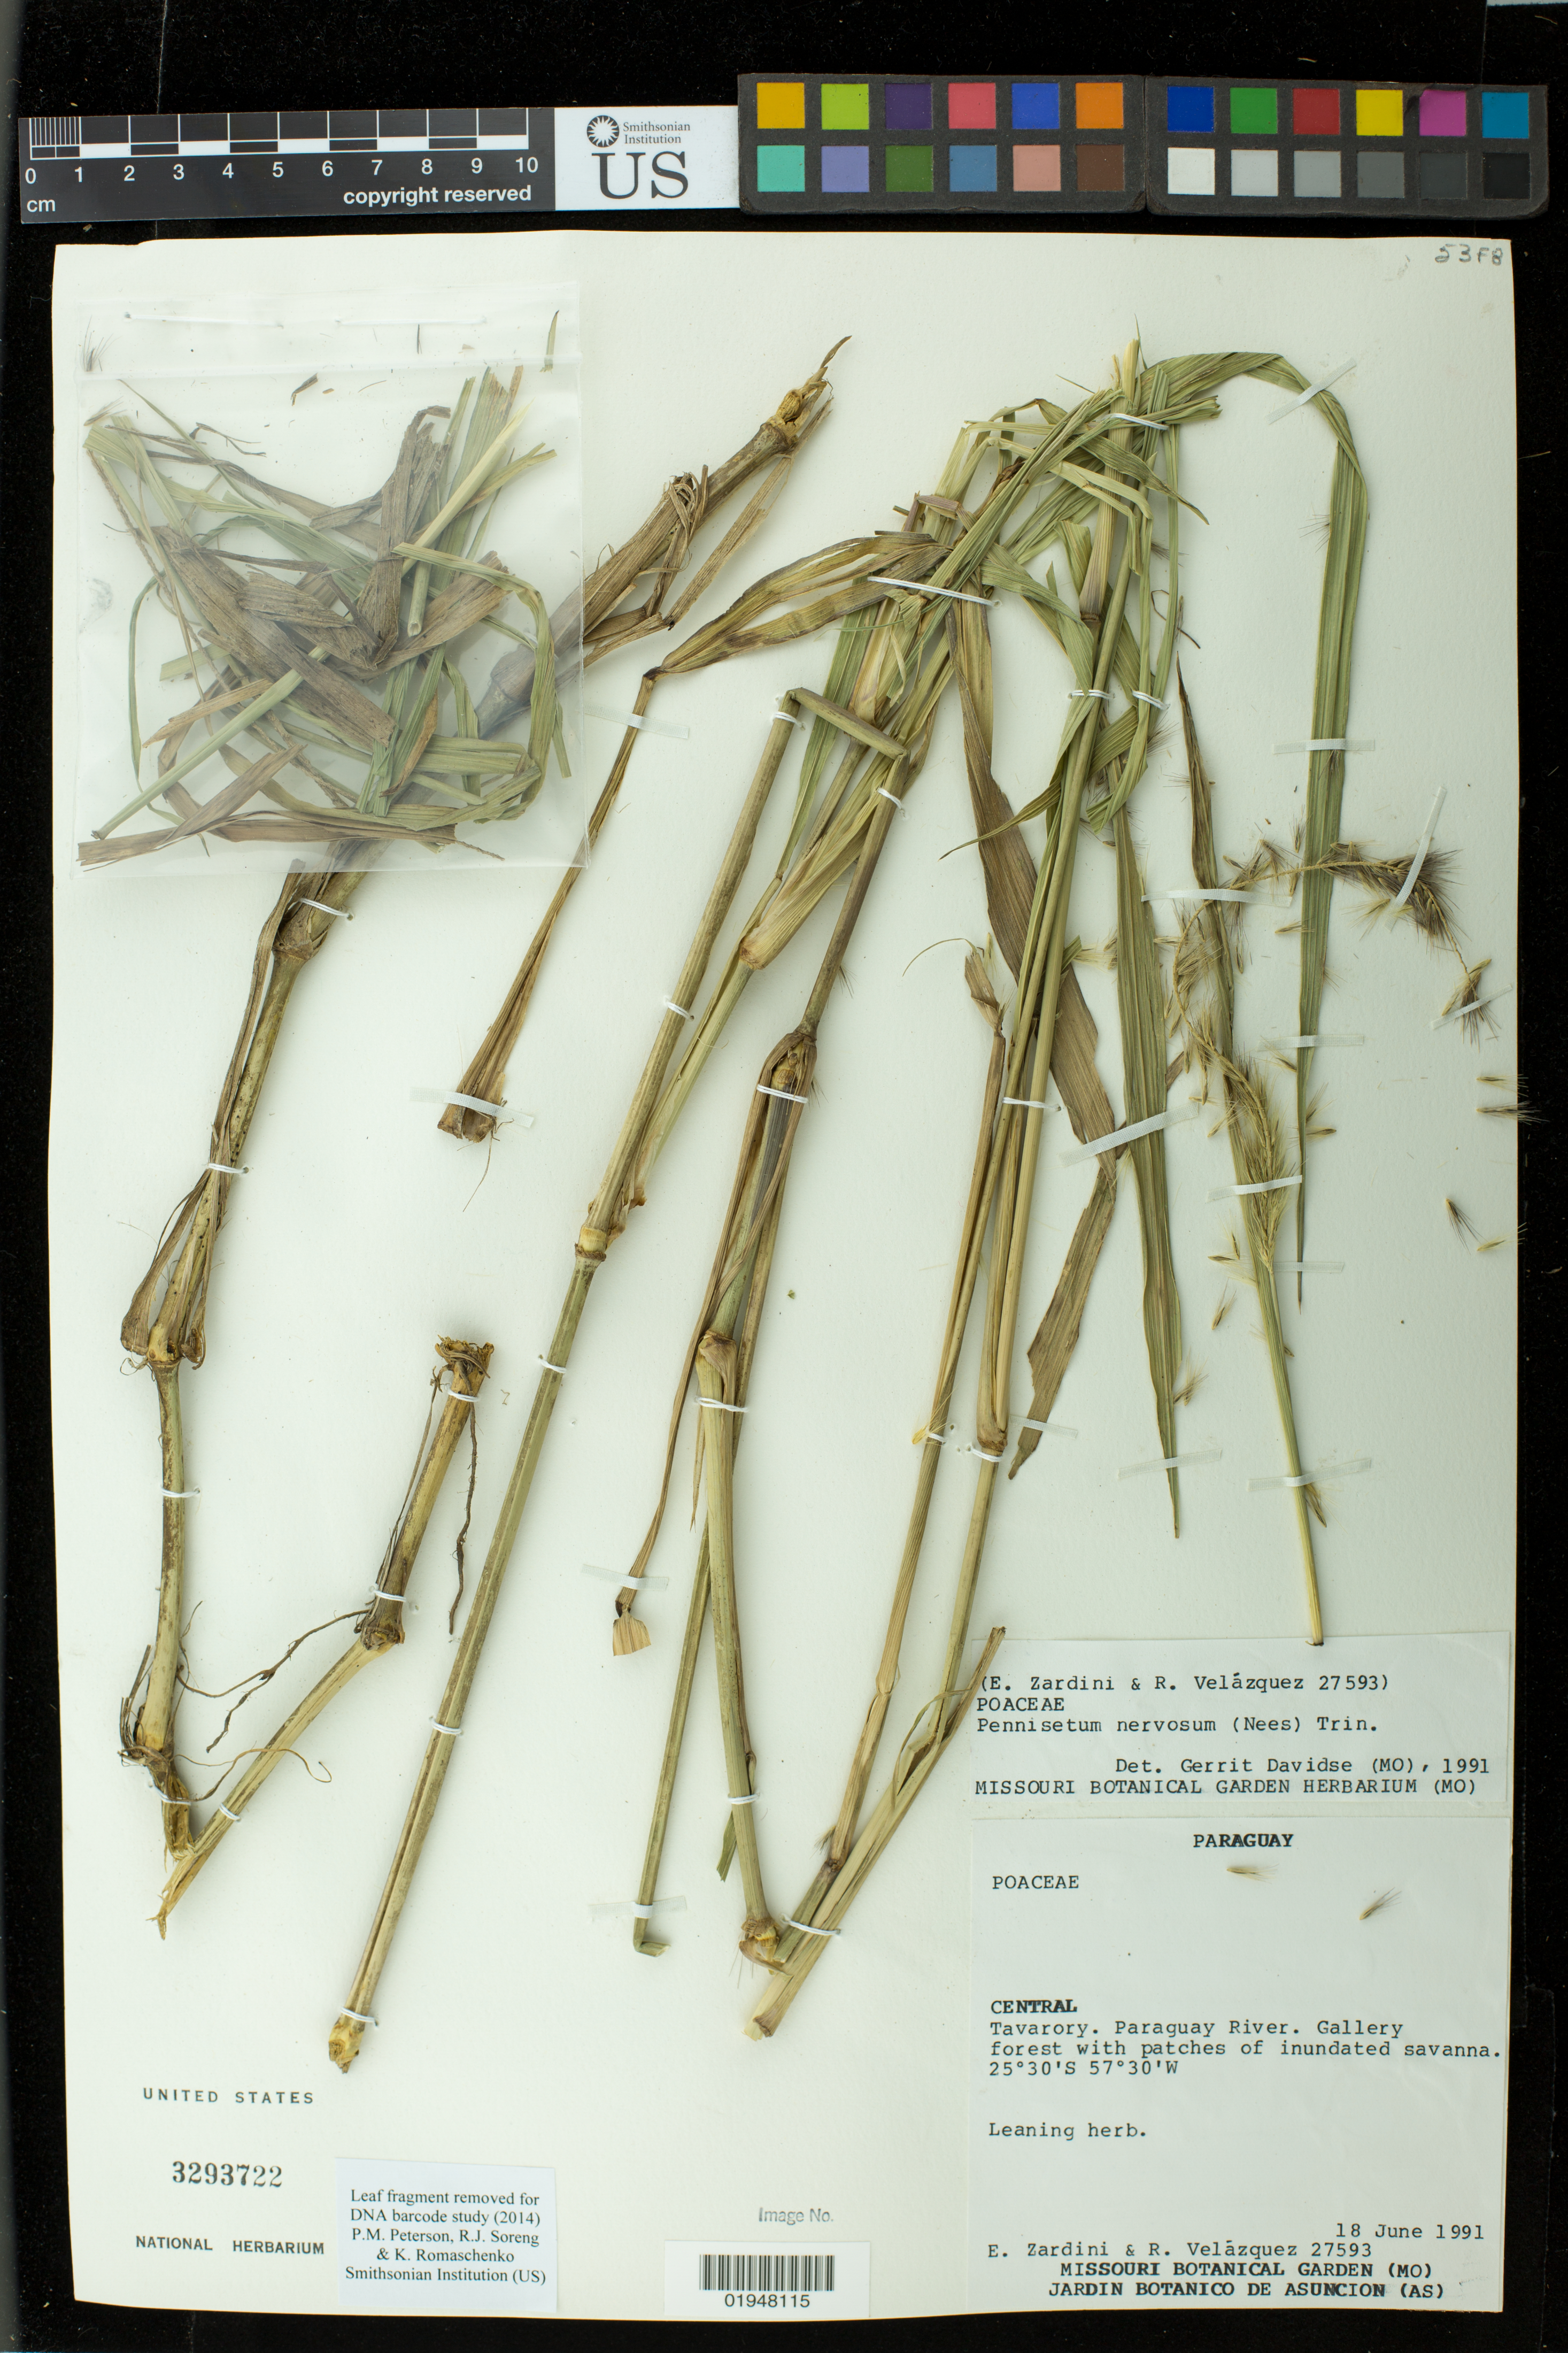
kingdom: Plantae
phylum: Tracheophyta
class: Liliopsida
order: Poales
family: Poaceae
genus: Pennisetum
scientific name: Pennisetum nervosum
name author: (Nees) Trin.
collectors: E. M. Zardini & R. Velazquez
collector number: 27593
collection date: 1991-06-18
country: Paraguay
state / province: Central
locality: Tavarory. Paraguay River.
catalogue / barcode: US 3293722